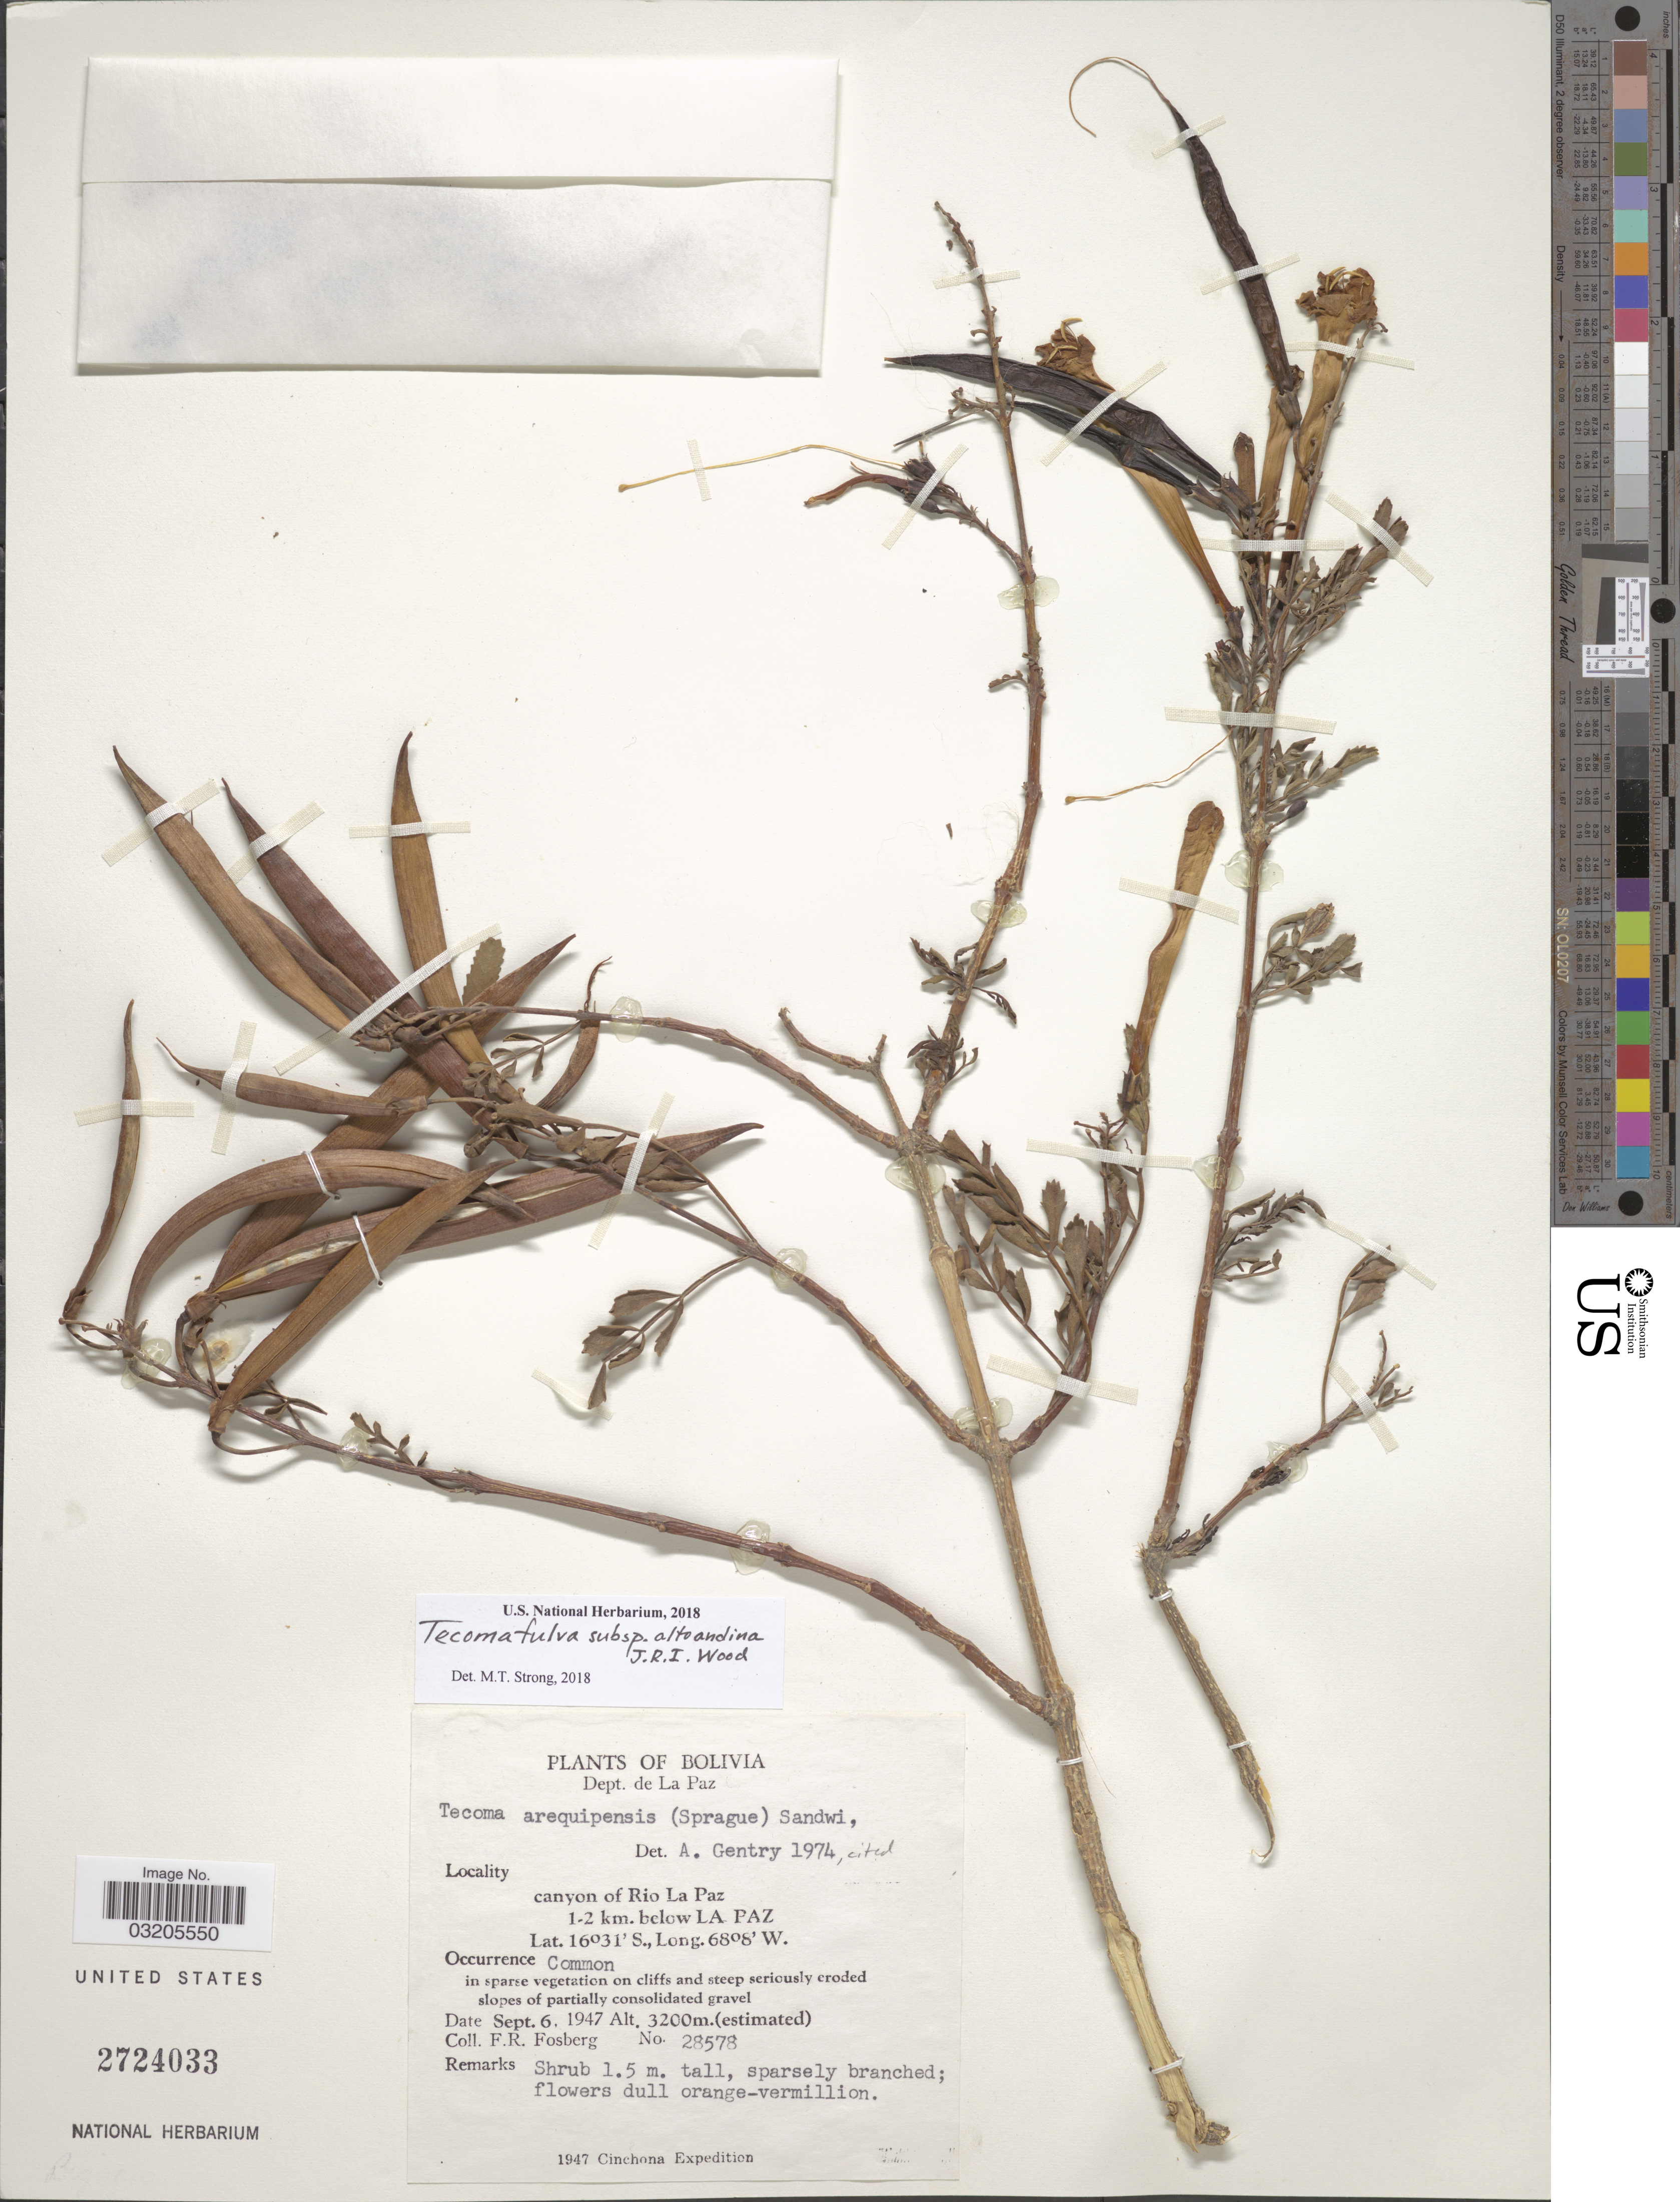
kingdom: Plantae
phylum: Tracheophyta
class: Magnoliopsida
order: Lamiales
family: Bignoniaceae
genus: Tecoma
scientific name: Tecoma fulva subsp. altoandina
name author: J.R.I. Wood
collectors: F. R. Fosberg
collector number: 28578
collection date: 1947-09-06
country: Bolivia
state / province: La Paz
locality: Dept. de La Paz. Canyon of Rio La Paz. 1-2 km. below La Paz.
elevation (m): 3200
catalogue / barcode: US 2724033